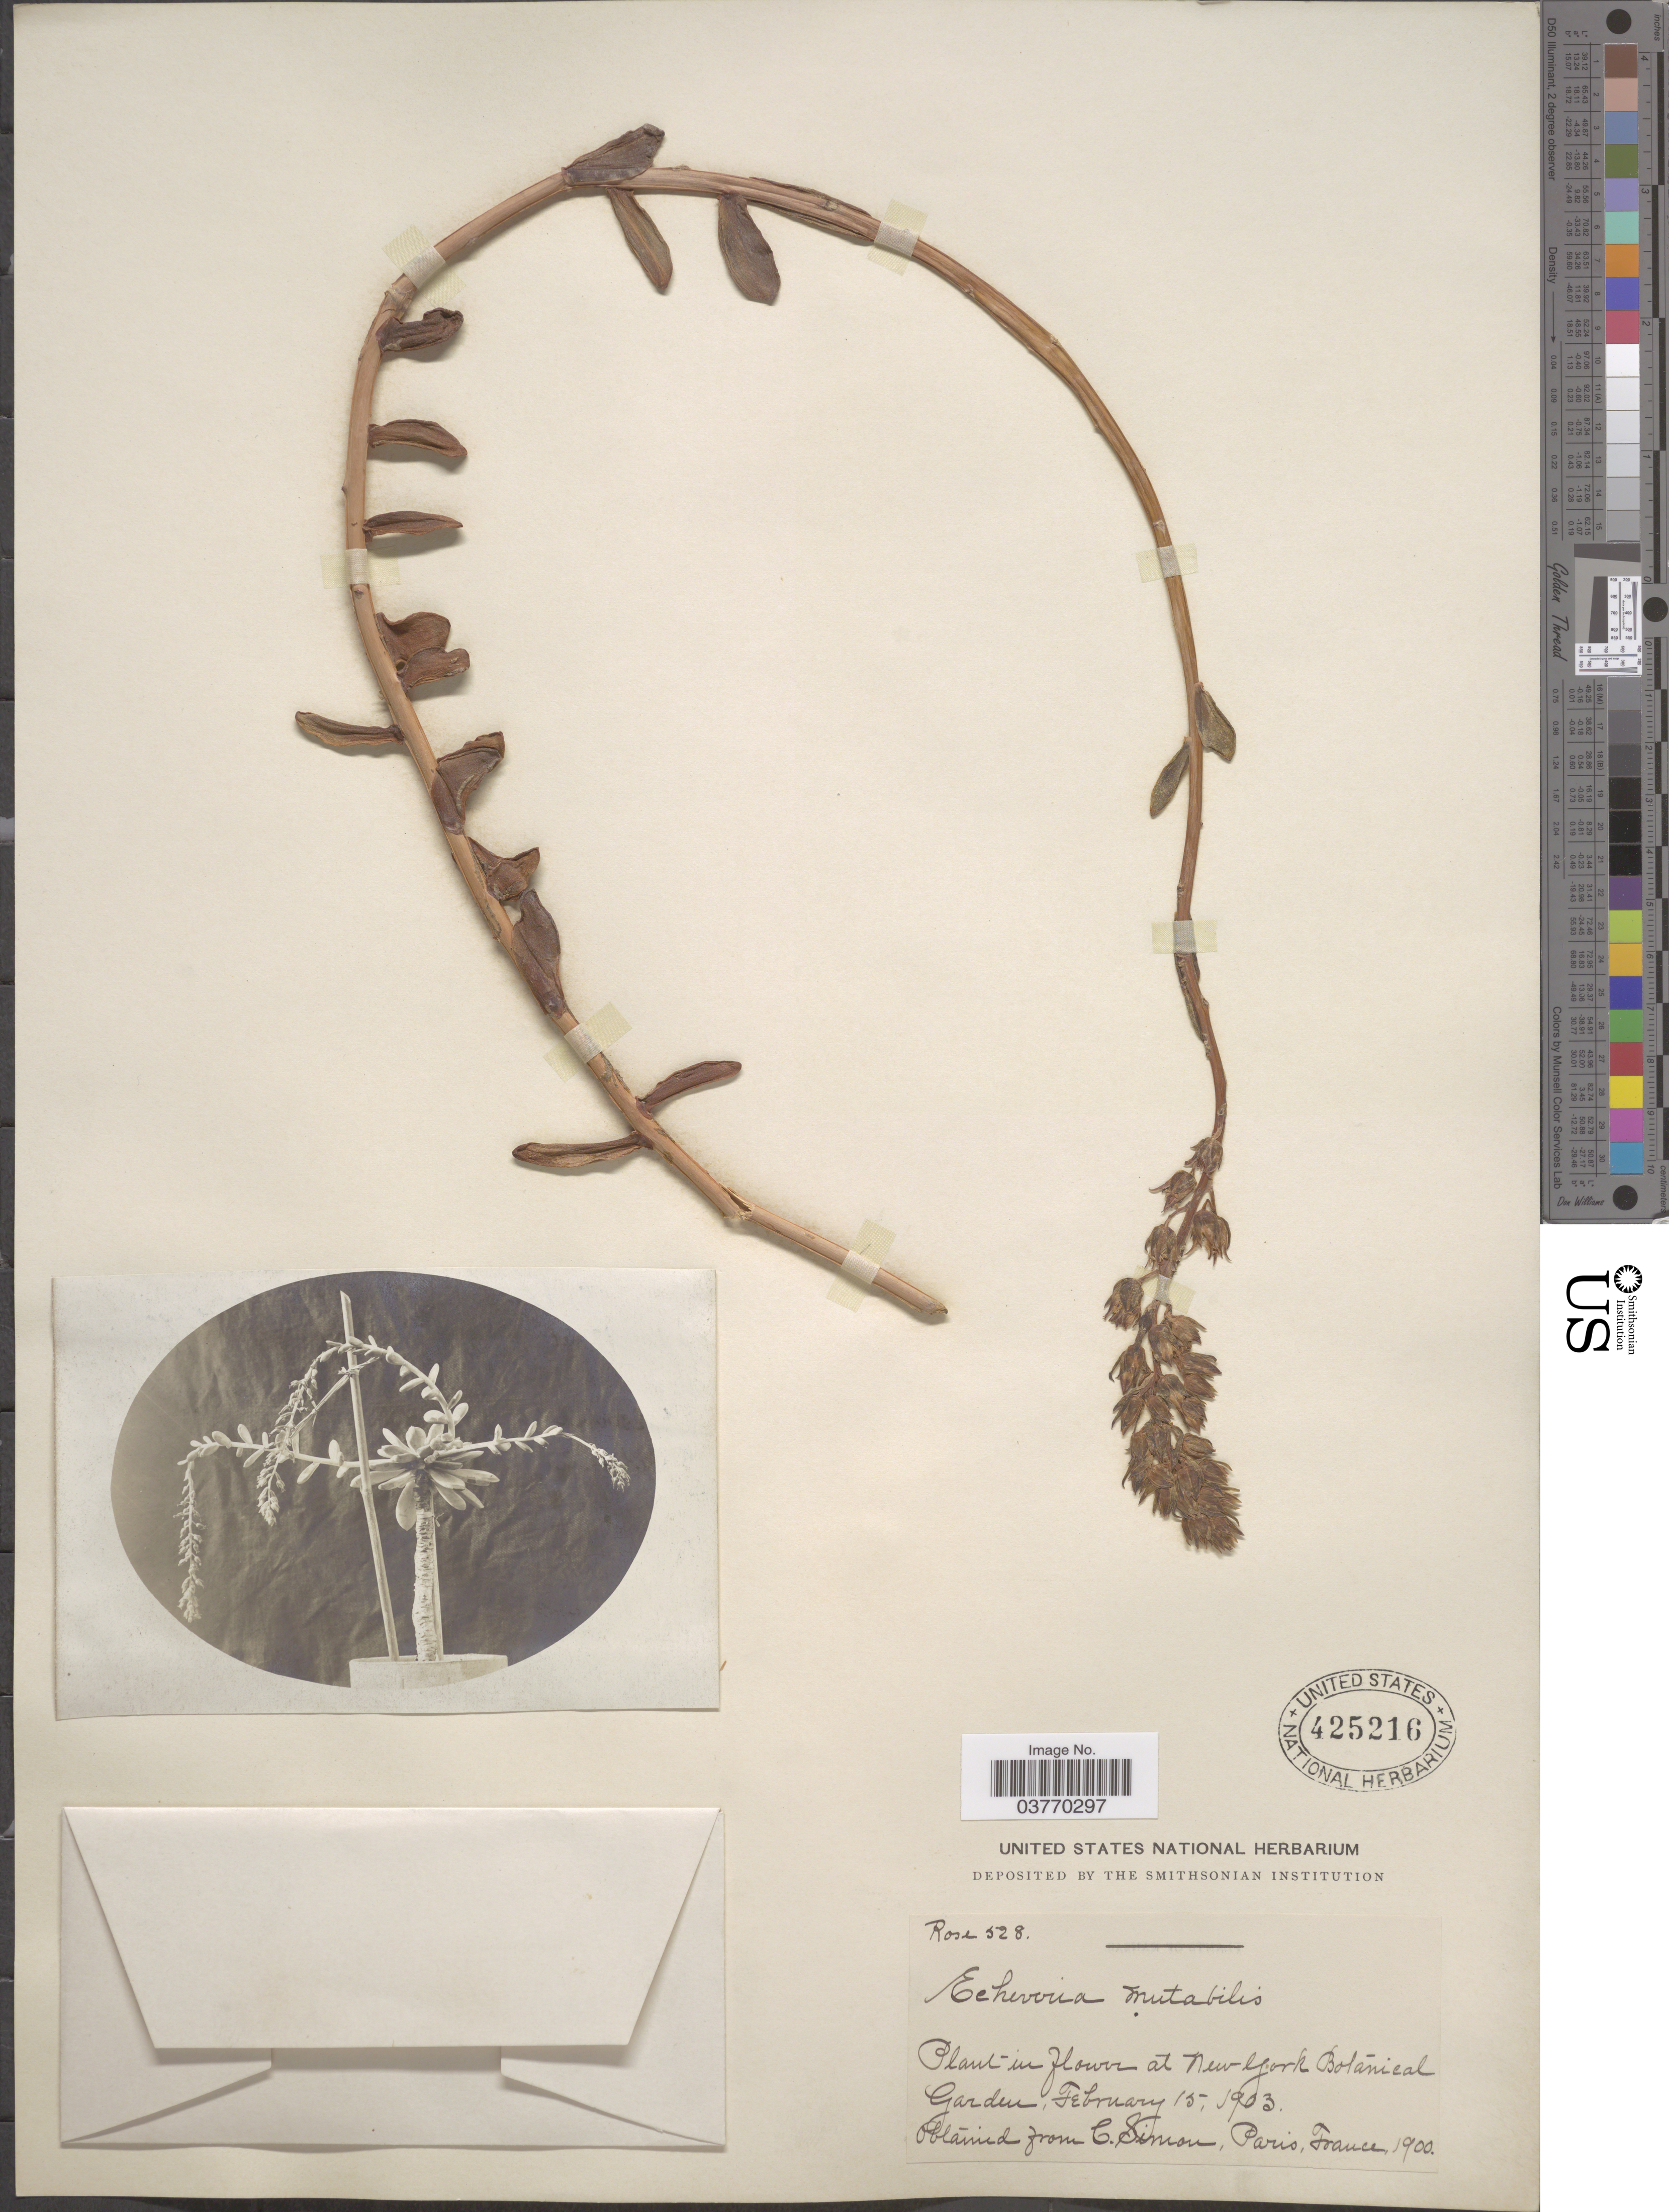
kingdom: Plantae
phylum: Tracheophyta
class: Magnoliopsida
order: Saxifragales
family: Crassulaceae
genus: Echeveria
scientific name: Echeveria x mutabilis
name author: Deleuil ex É. Morren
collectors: C. Simon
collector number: Rose528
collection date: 1903-02-15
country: United States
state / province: New York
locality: New York Botánical Garden.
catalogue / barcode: US 425216